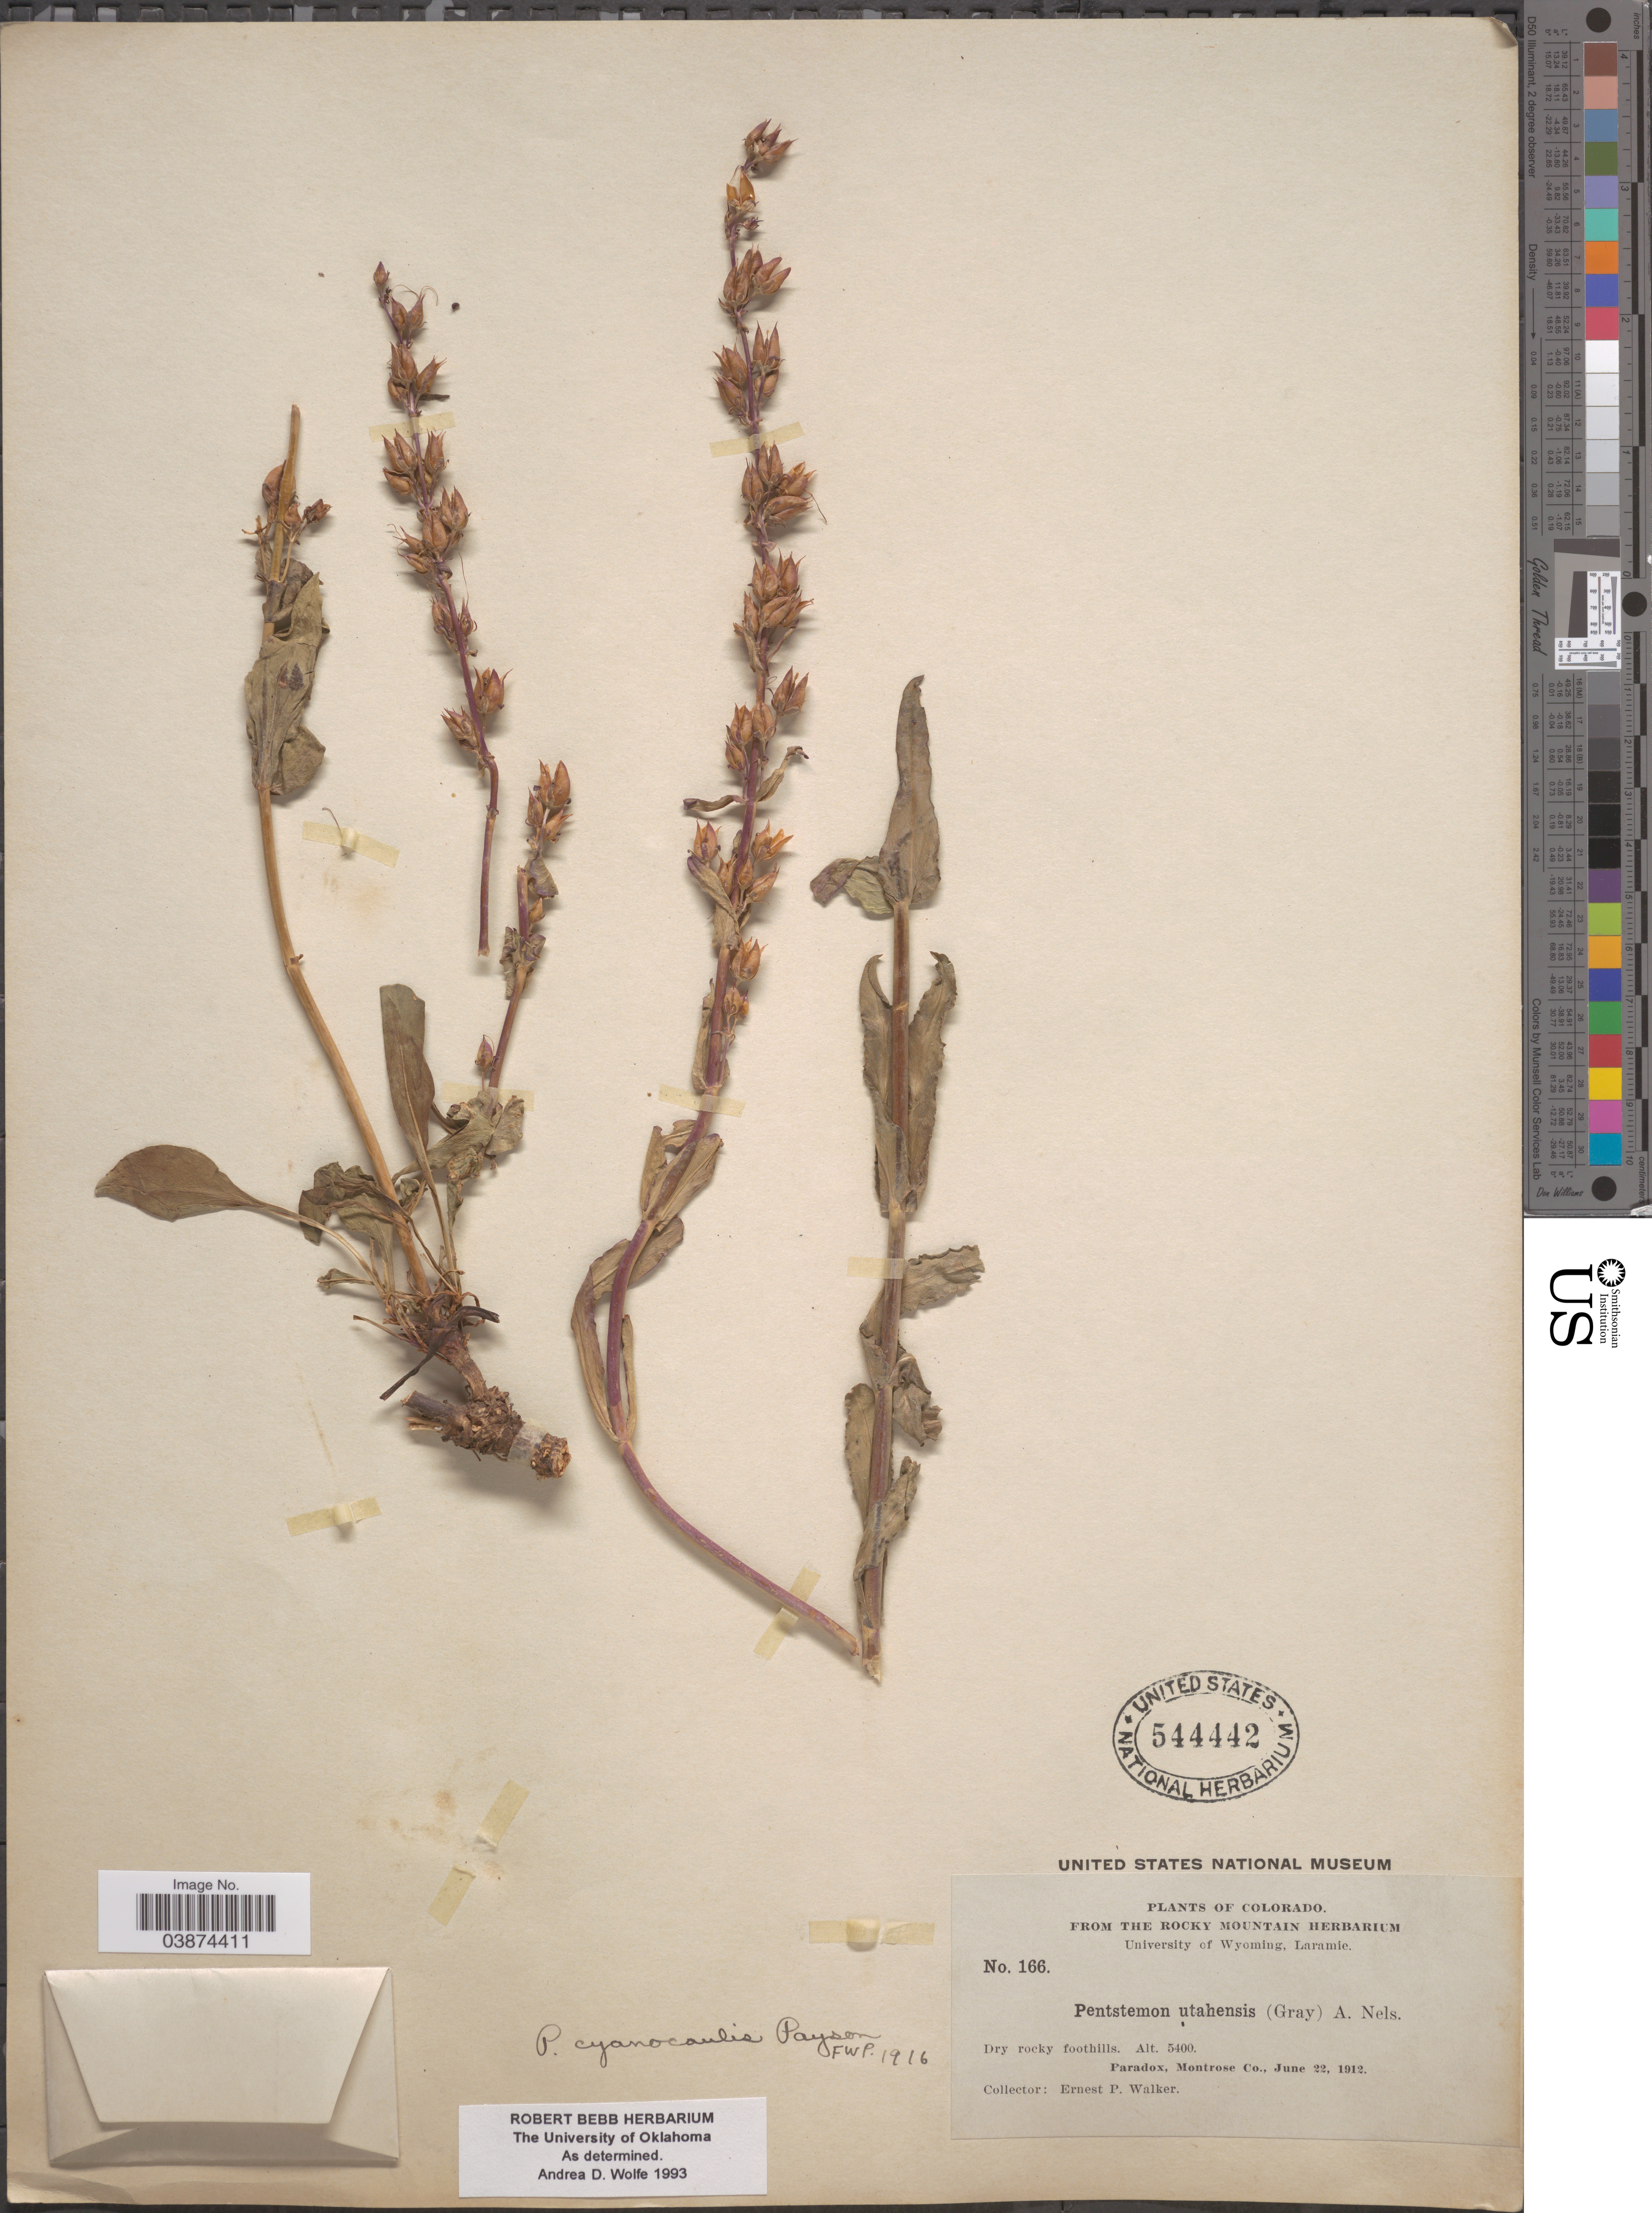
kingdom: Plantae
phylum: Tracheophyta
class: Magnoliopsida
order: Lamiales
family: Plantaginaceae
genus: Penstemon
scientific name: Penstemon cyanocaulis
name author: Payson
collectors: E. P. Walker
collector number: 166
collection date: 1912-06-22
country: United States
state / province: Colorado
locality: Paradox, Montrose Co.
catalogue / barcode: US 544442